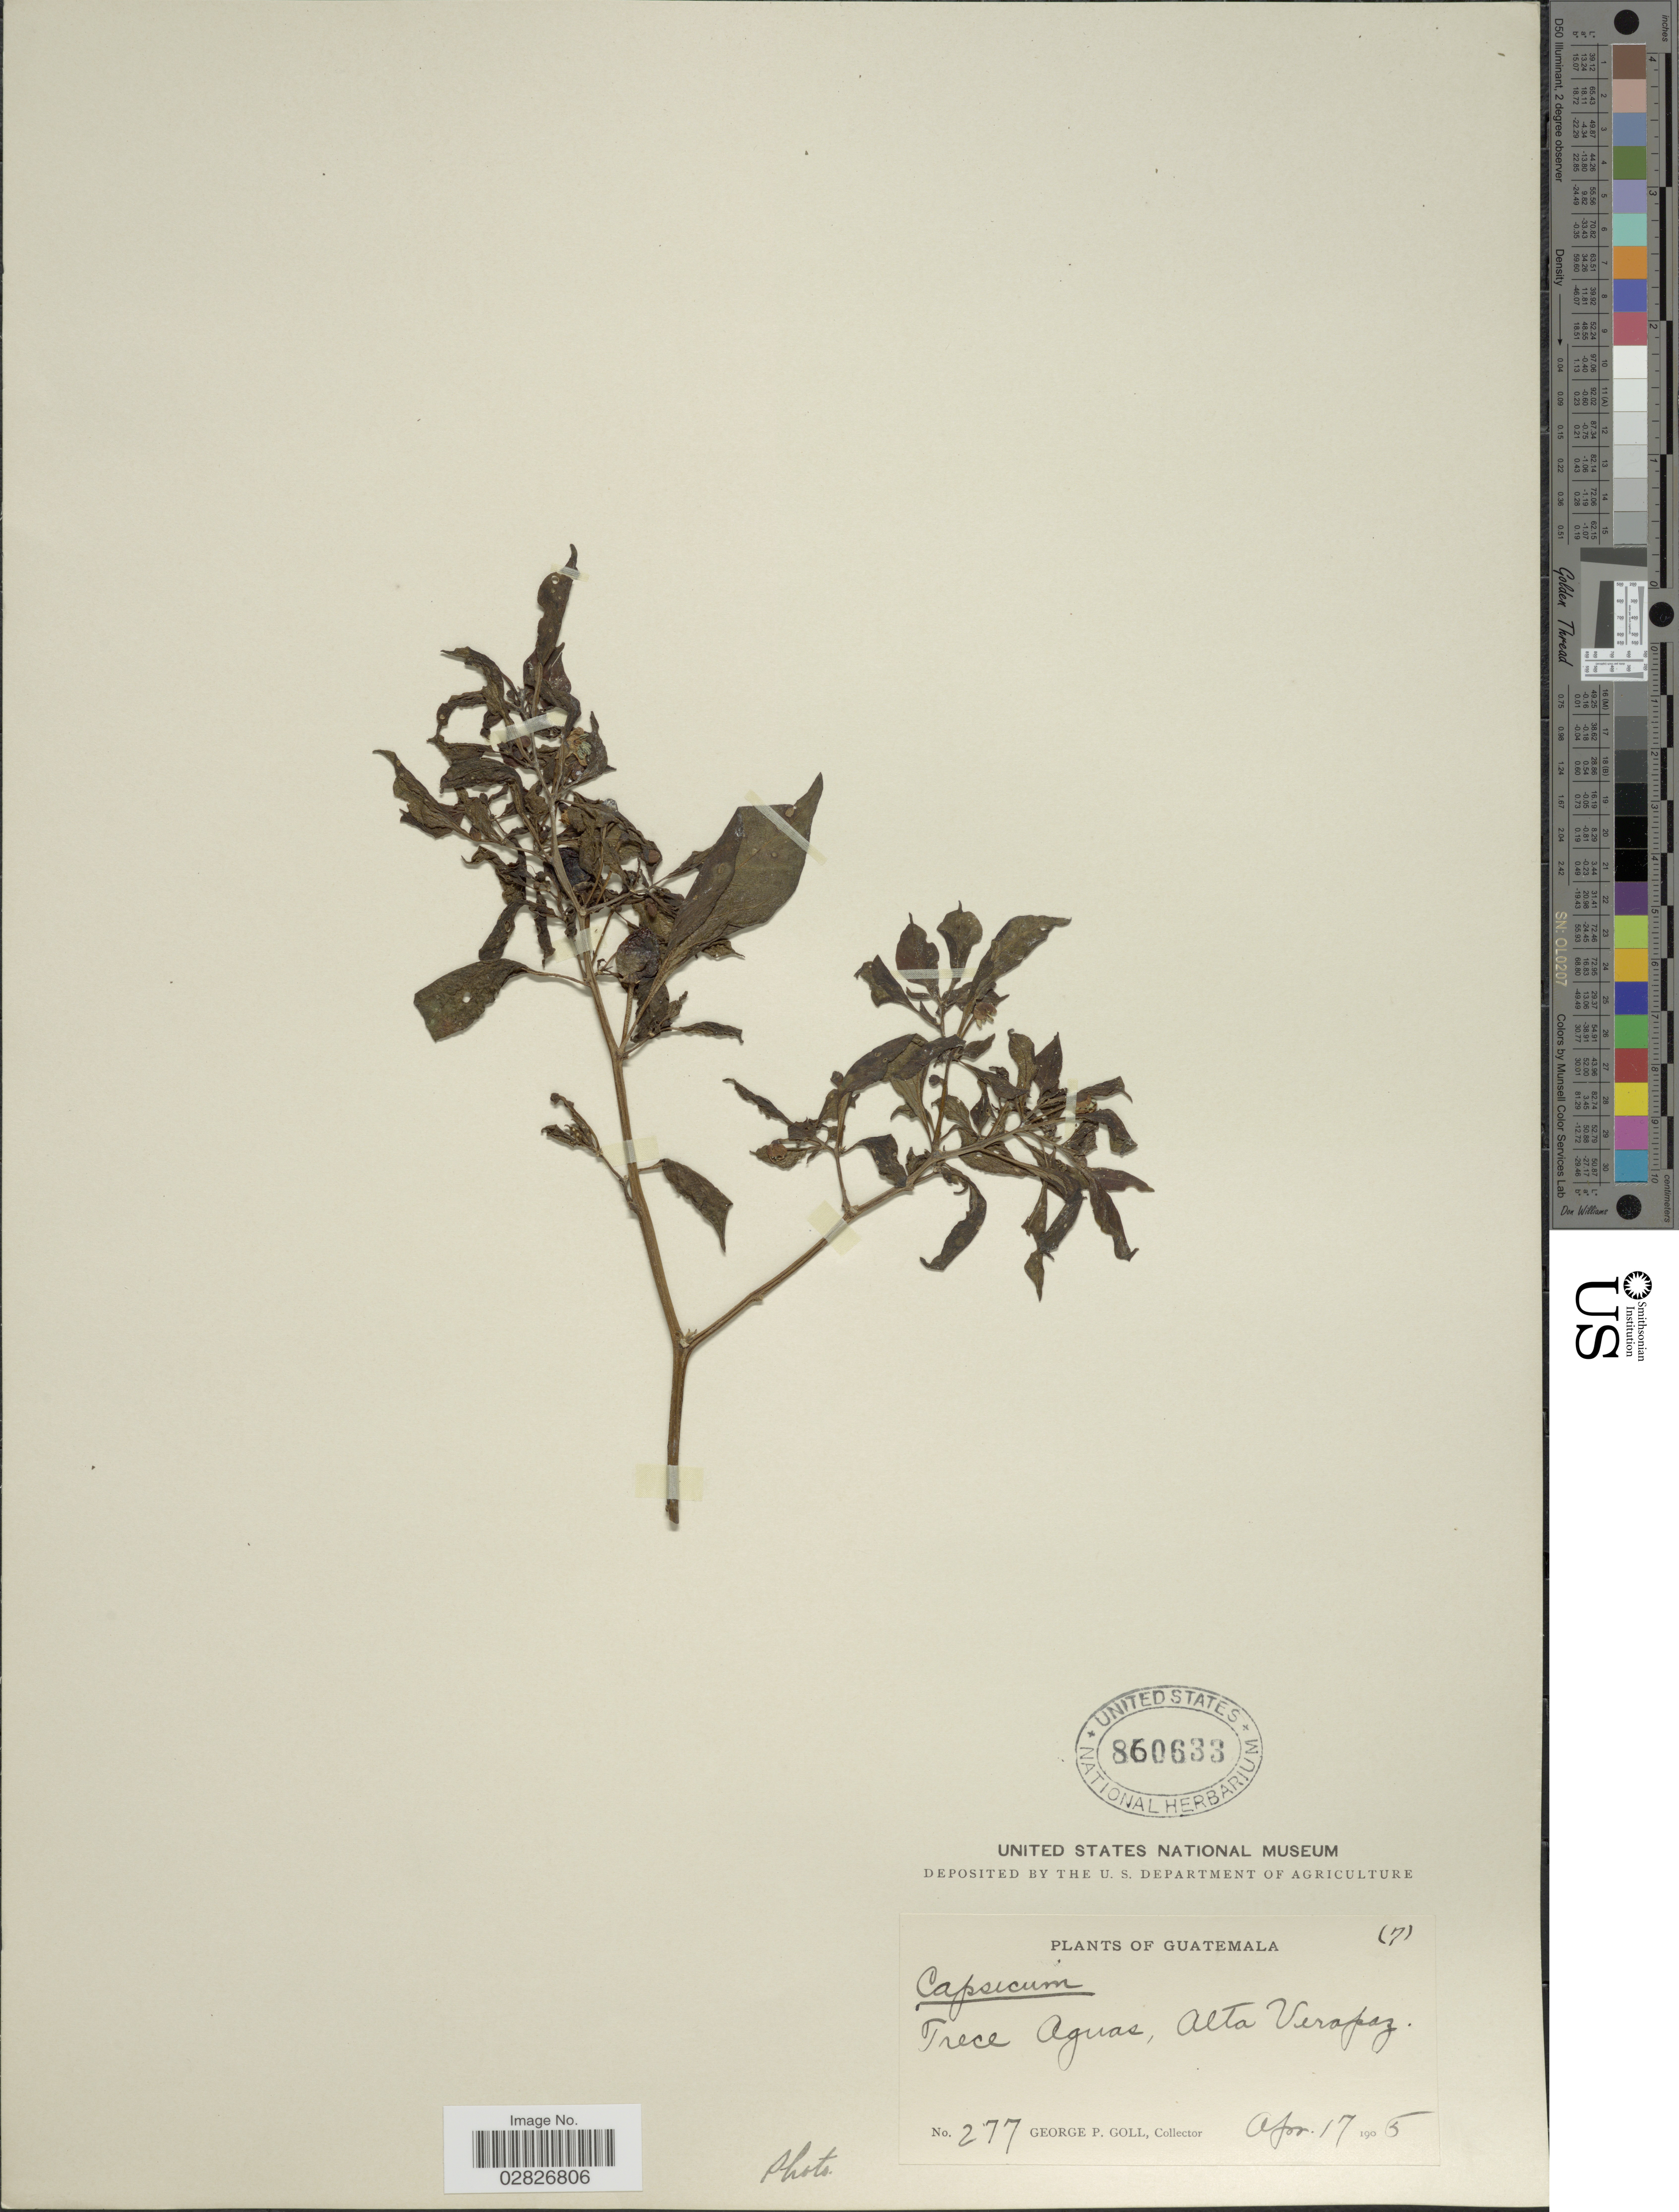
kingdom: Plantae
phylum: Tracheophyta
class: Magnoliopsida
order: Solanales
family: Solanaceae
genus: Capsicum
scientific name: Capsicum annuum 'Habanero'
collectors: G. P. Goll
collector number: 277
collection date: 1905-04-17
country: Guatemala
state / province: Alta Verapaz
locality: Trece Aguas.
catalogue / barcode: US 860633